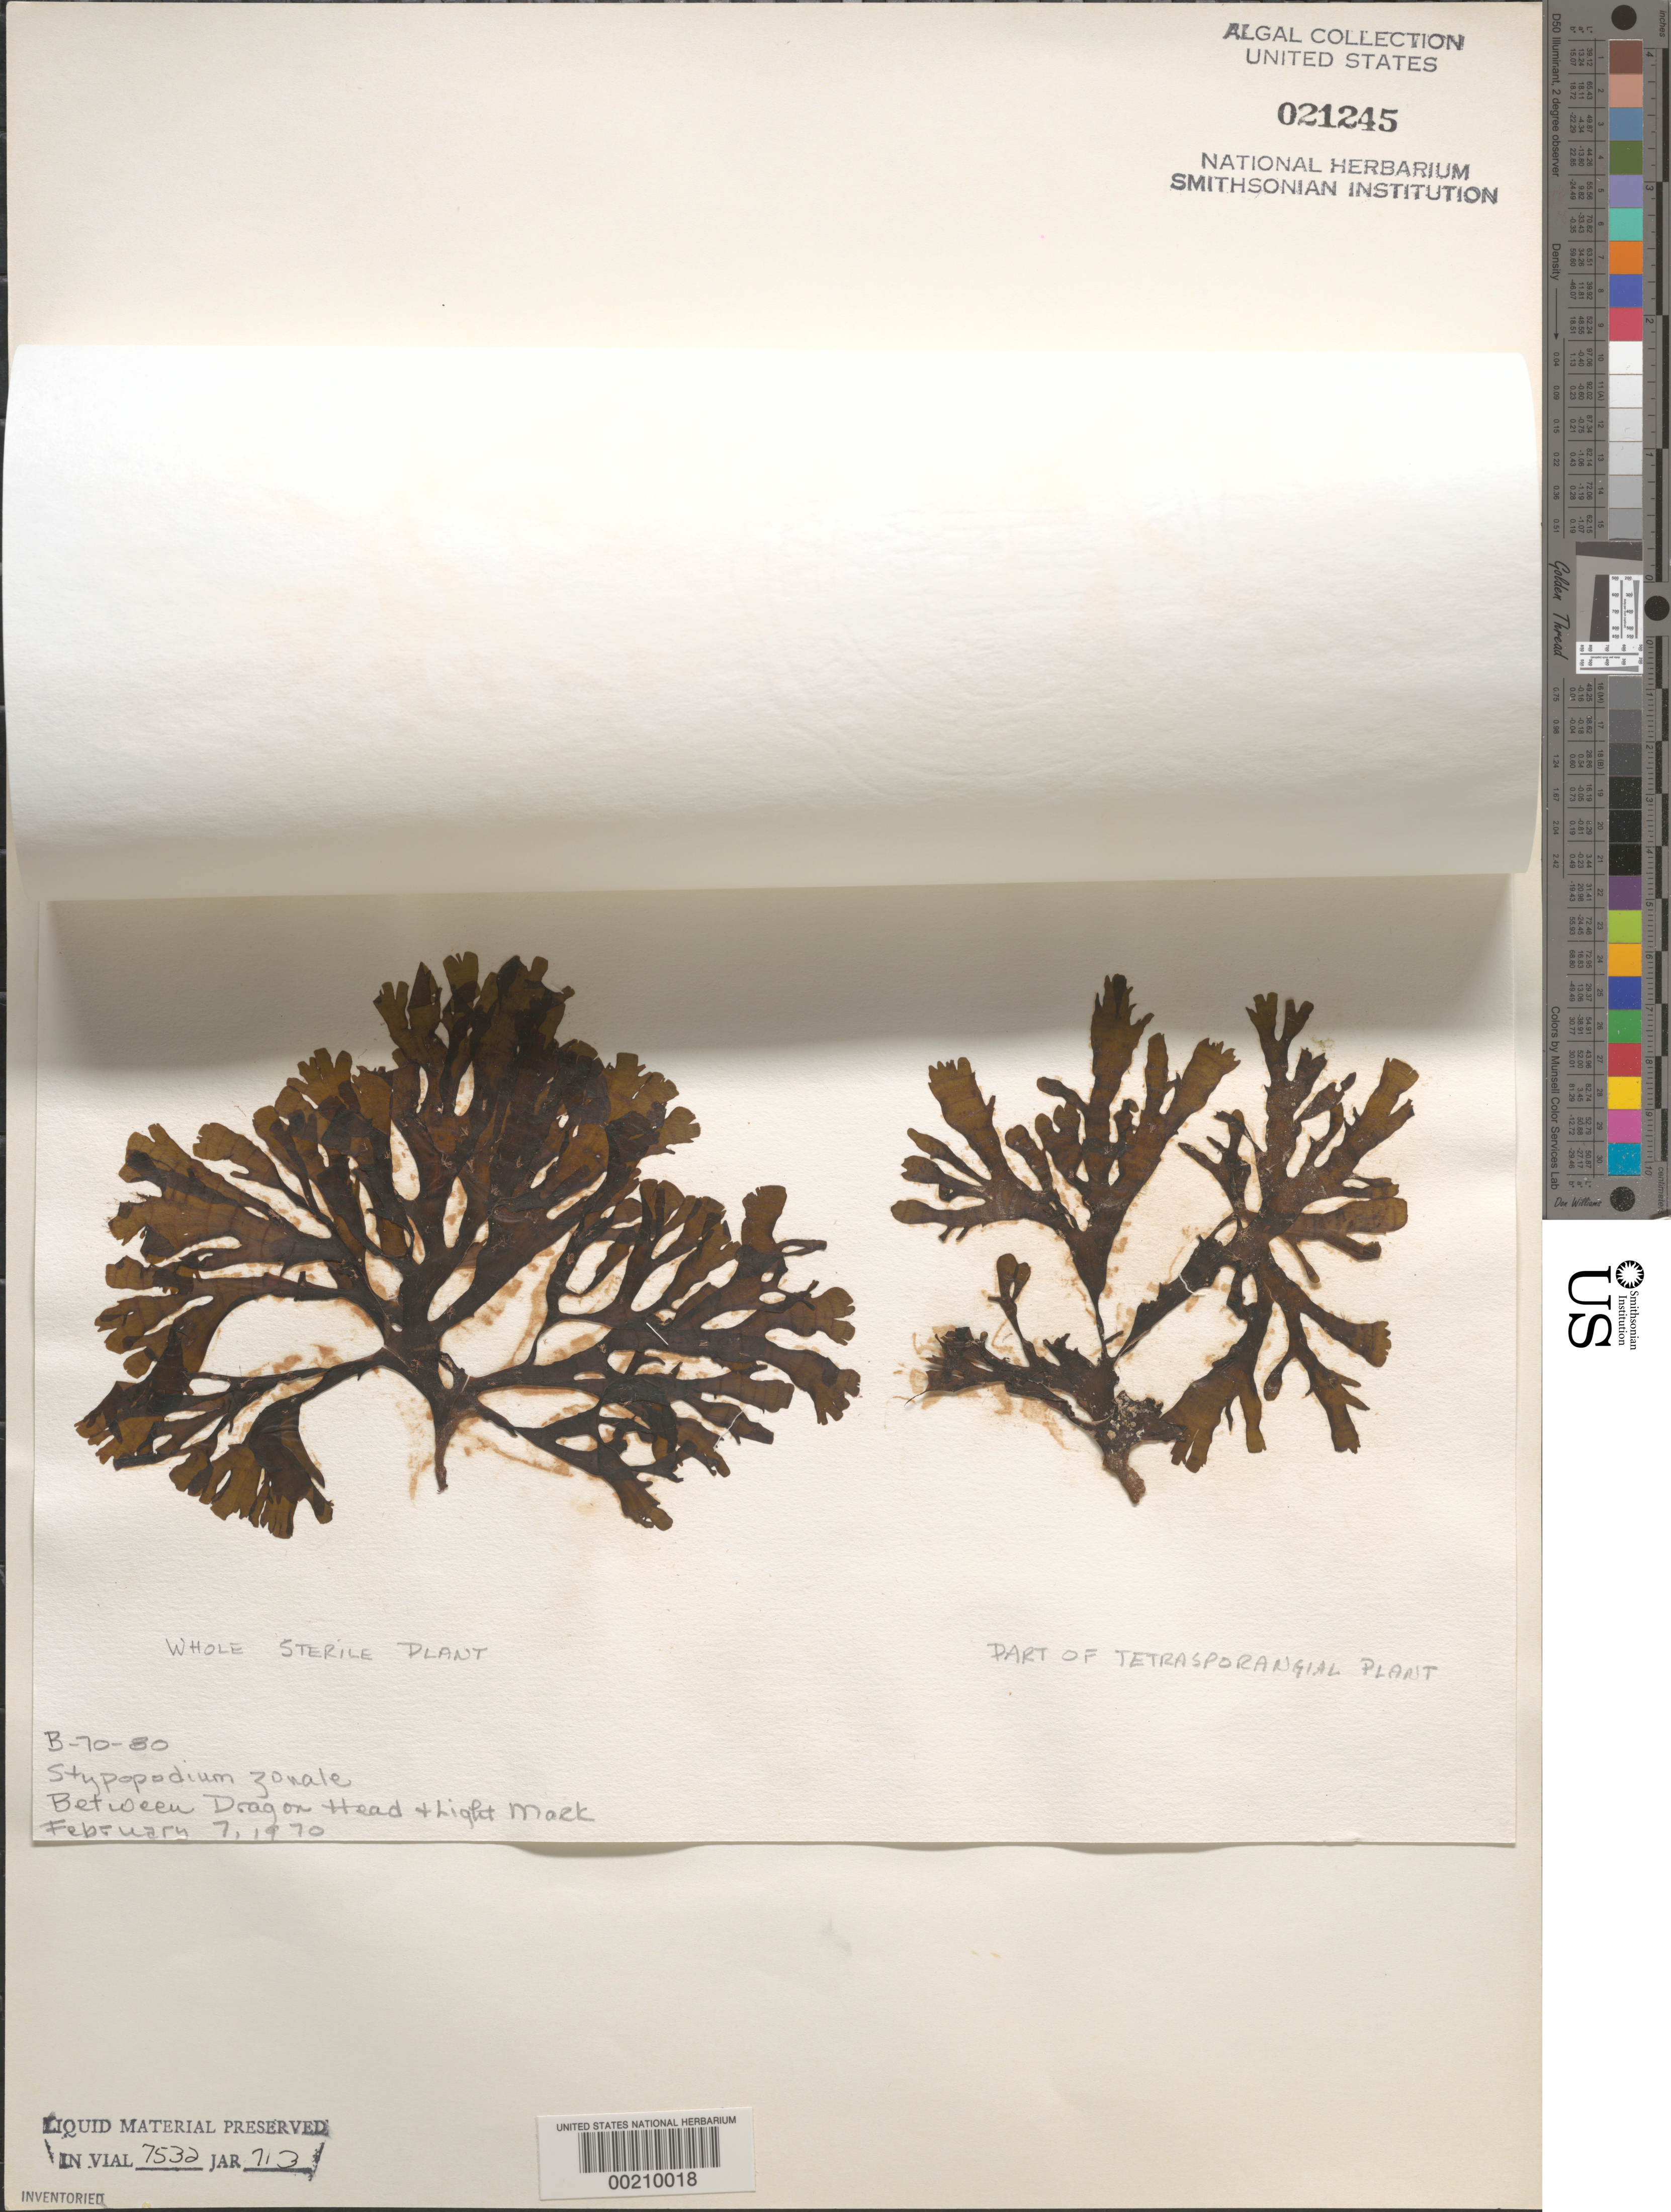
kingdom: Chromista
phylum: Ochrophyta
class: Phaeophyceae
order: Dictyotales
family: Dictyotaceae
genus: Stypopodium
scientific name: Stypopodium zonale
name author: (J.V.Lamouroux) Papenf.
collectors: E. Friedmann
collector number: B-70-80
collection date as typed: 07 Feb 1970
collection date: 1970-02-07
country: Bahamas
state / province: Abaco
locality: Between dragon head and light mark, great abaco island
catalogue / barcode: US 21245